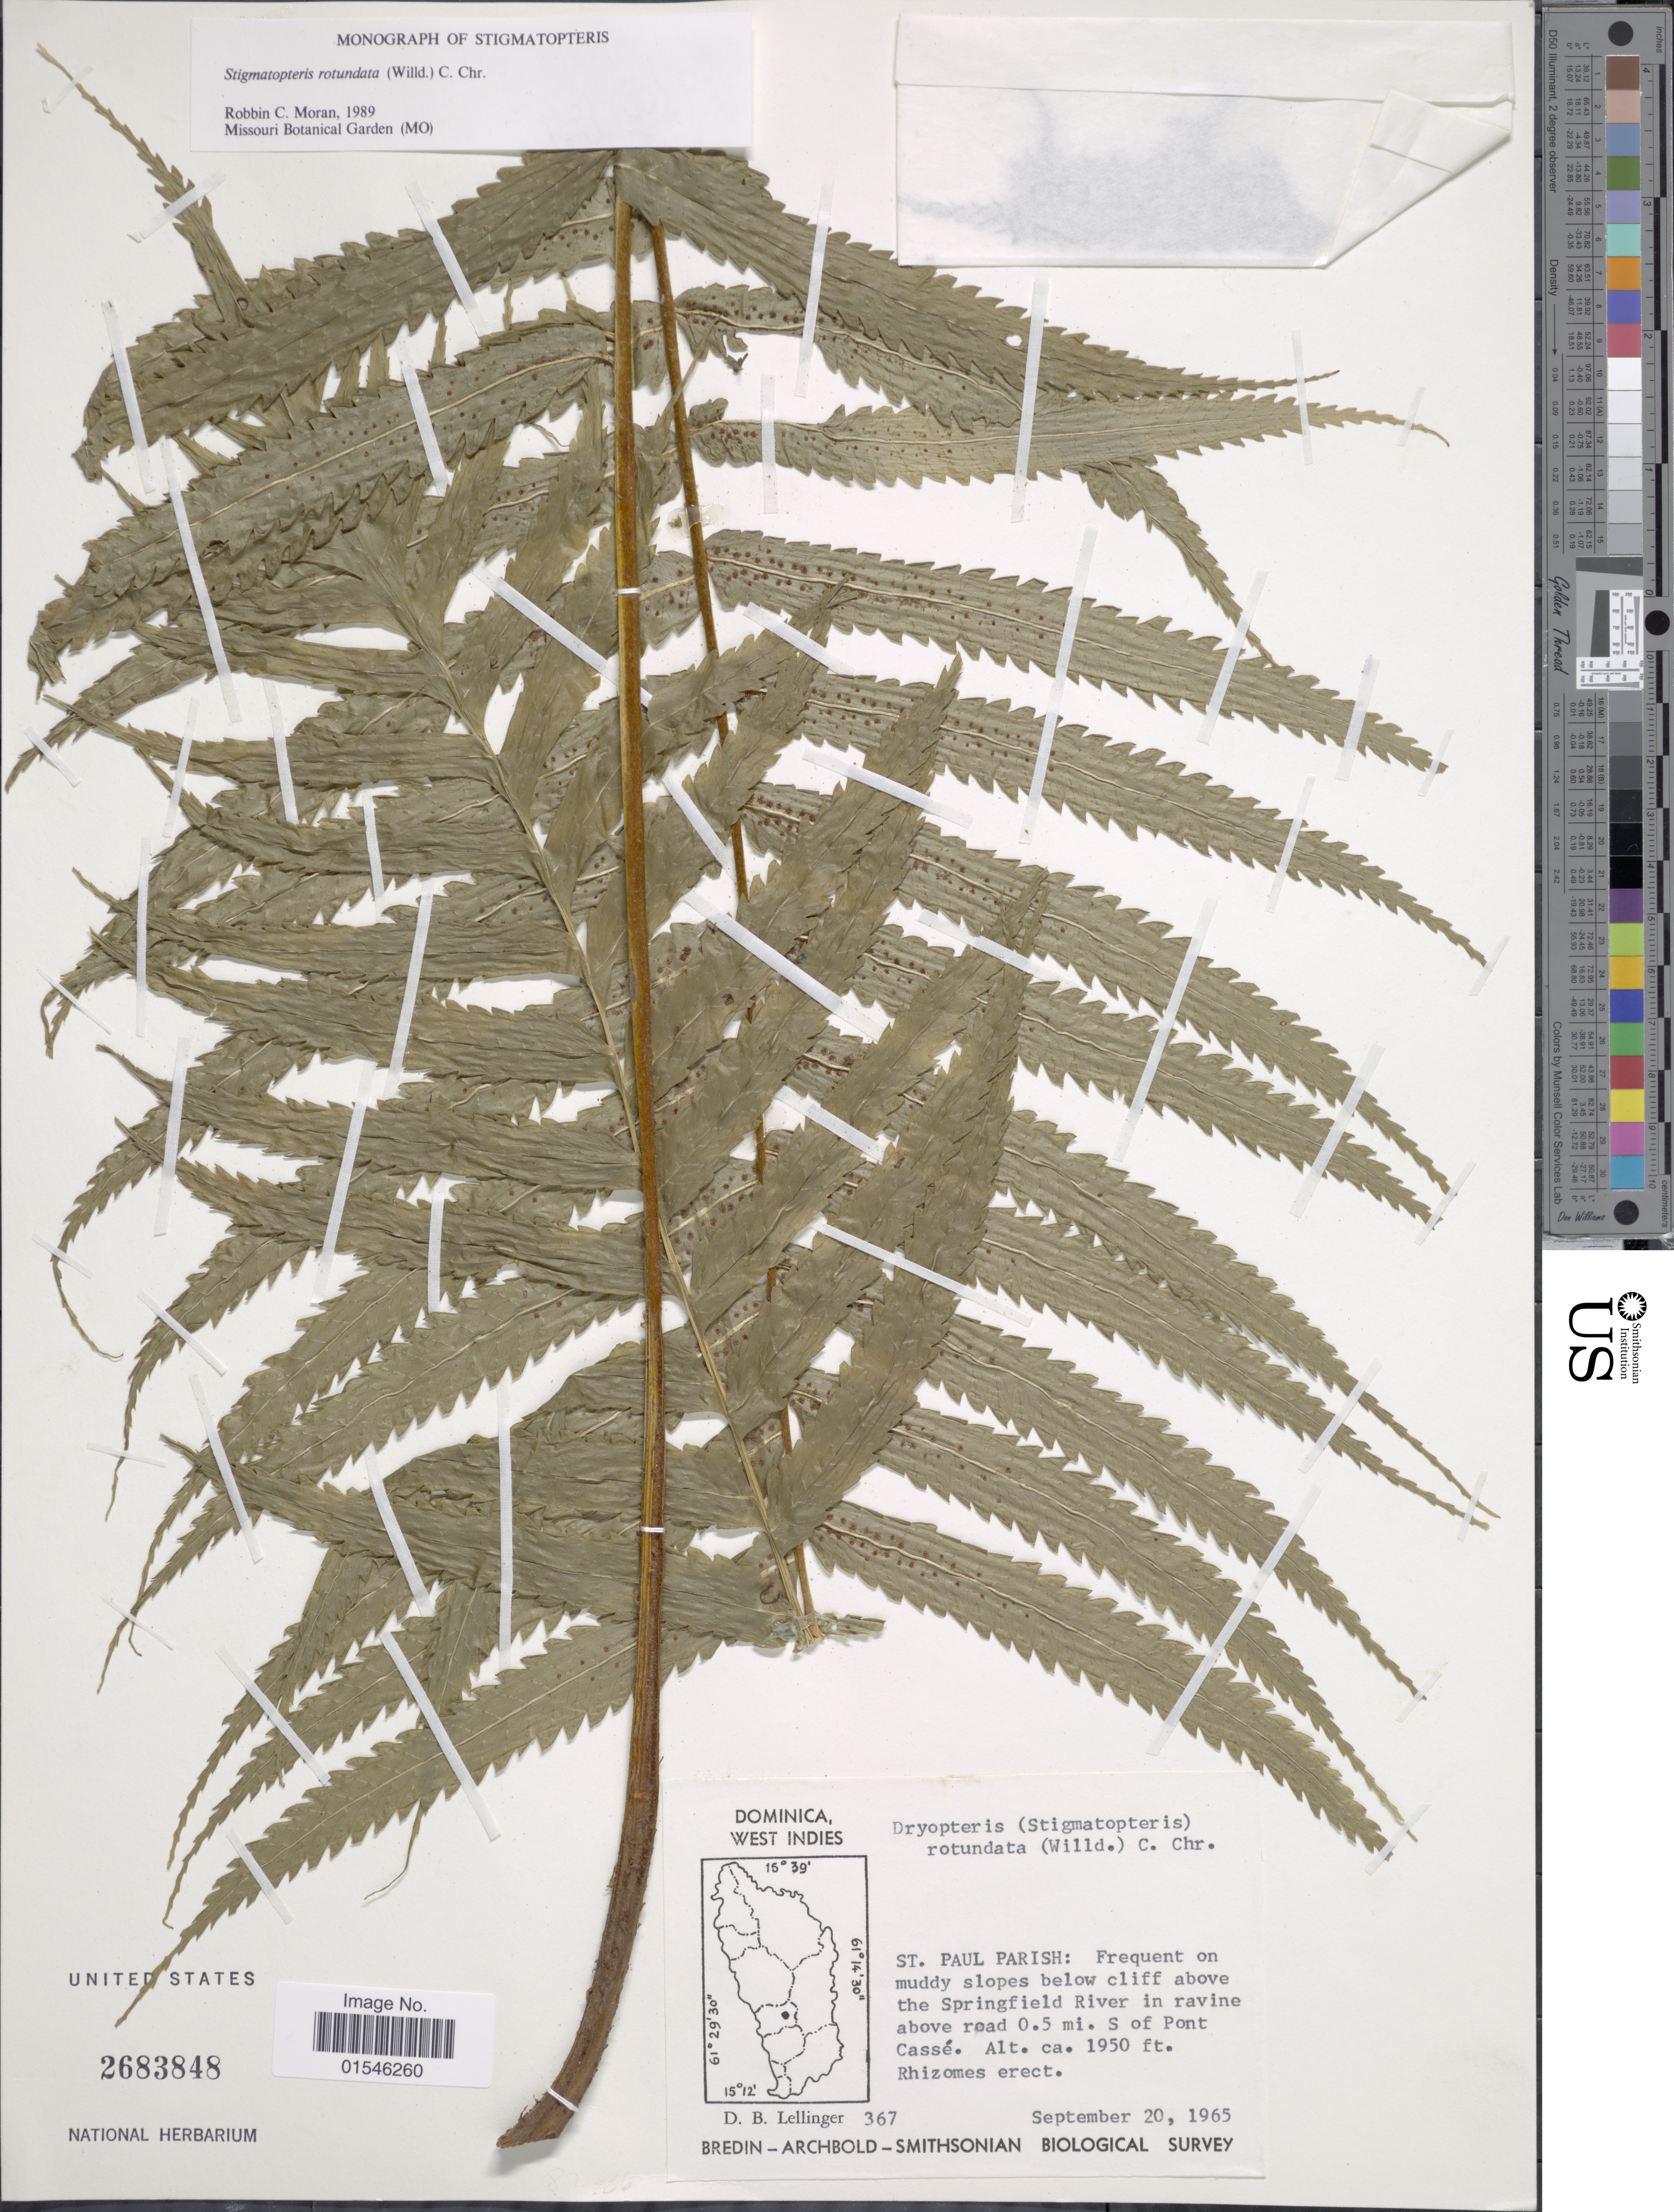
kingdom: Plantae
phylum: Tracheophyta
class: Polypodiopsida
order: Polypodiales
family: Dryopteridaceae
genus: Stigmatopteris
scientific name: Stigmatopteris rotundata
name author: (Willd.) C. Chr.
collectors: D. B. Lellinger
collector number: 367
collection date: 1965-09-20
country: Dominica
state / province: St. Paul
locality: St Paul Parish: Frequent on muddy slopes below cliff above the Springfield River in ravine above road 0.5 mi. S of Pont Cassé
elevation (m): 594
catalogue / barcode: US 2683848